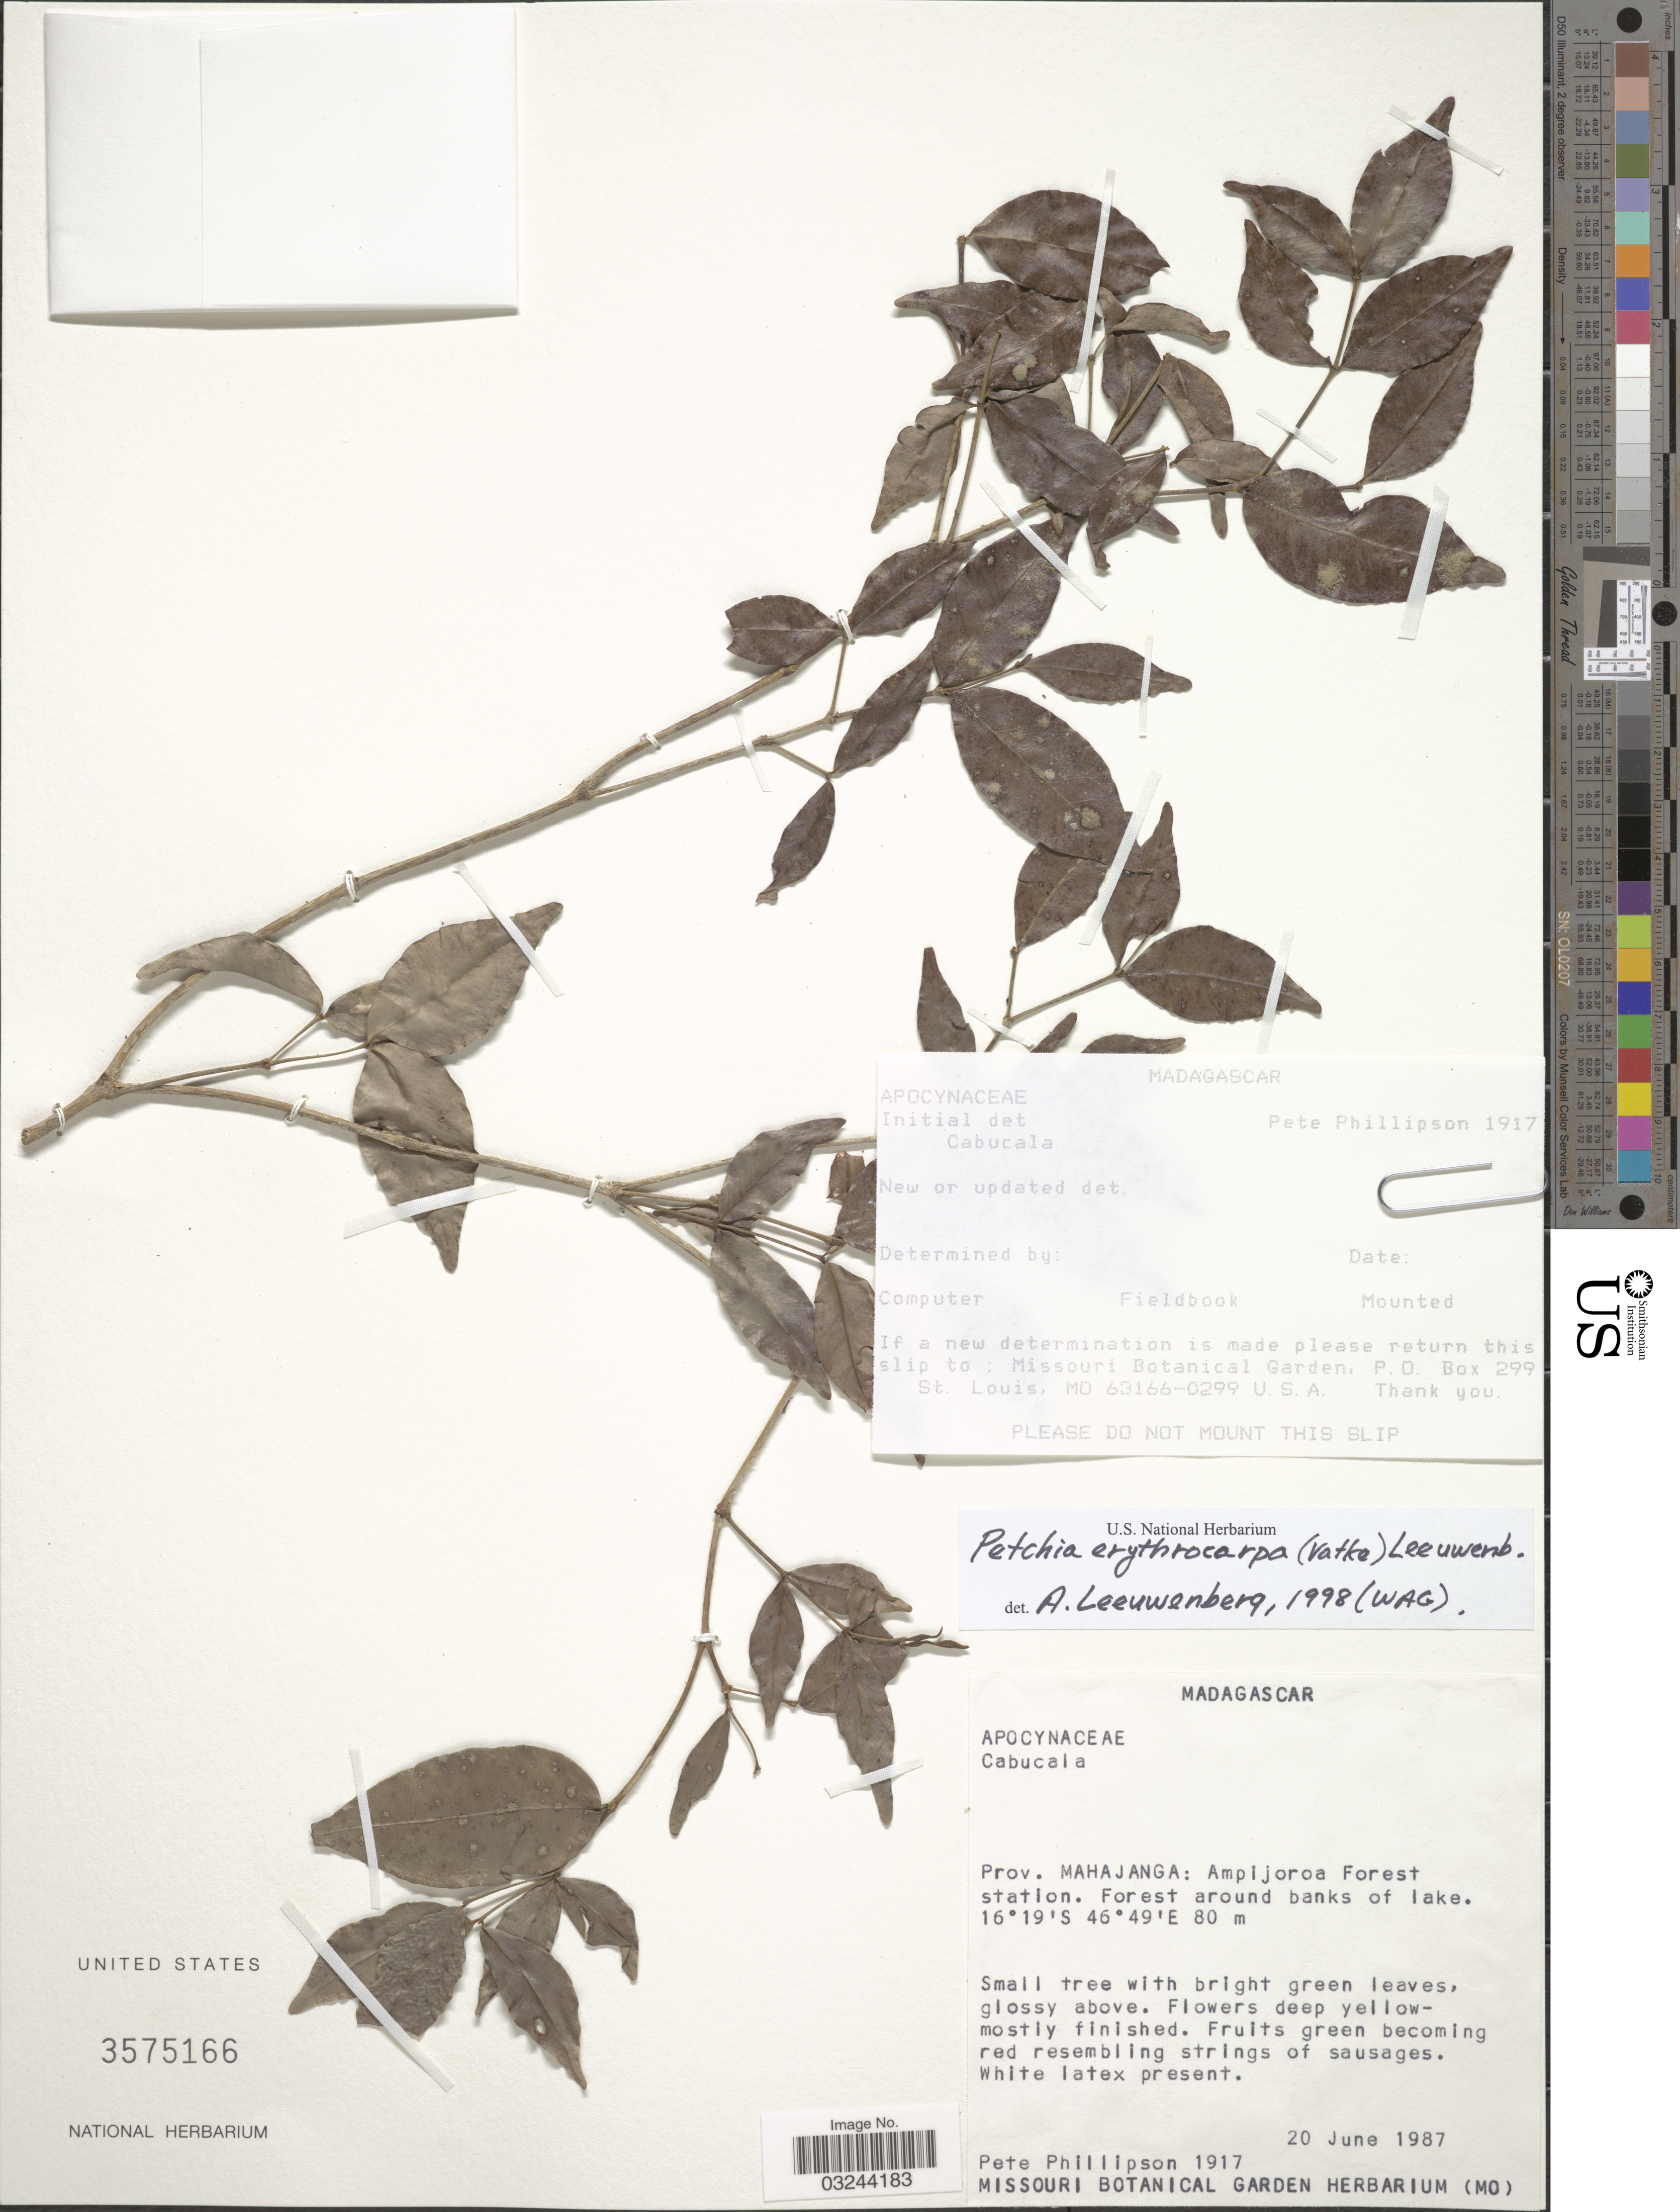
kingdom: Plantae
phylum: Tracheophyta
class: Magnoliopsida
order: Gentianales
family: Apocynaceae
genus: Petchia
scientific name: Petchia erythrocarpa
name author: (Vatke) Leeuwenb.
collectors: P. B. Phillipson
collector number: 1917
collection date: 1987-06-20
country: Madagascar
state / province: Boeny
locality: Ampijoroa Forest station. Forest around banks of lake.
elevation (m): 80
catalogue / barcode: US 3575166